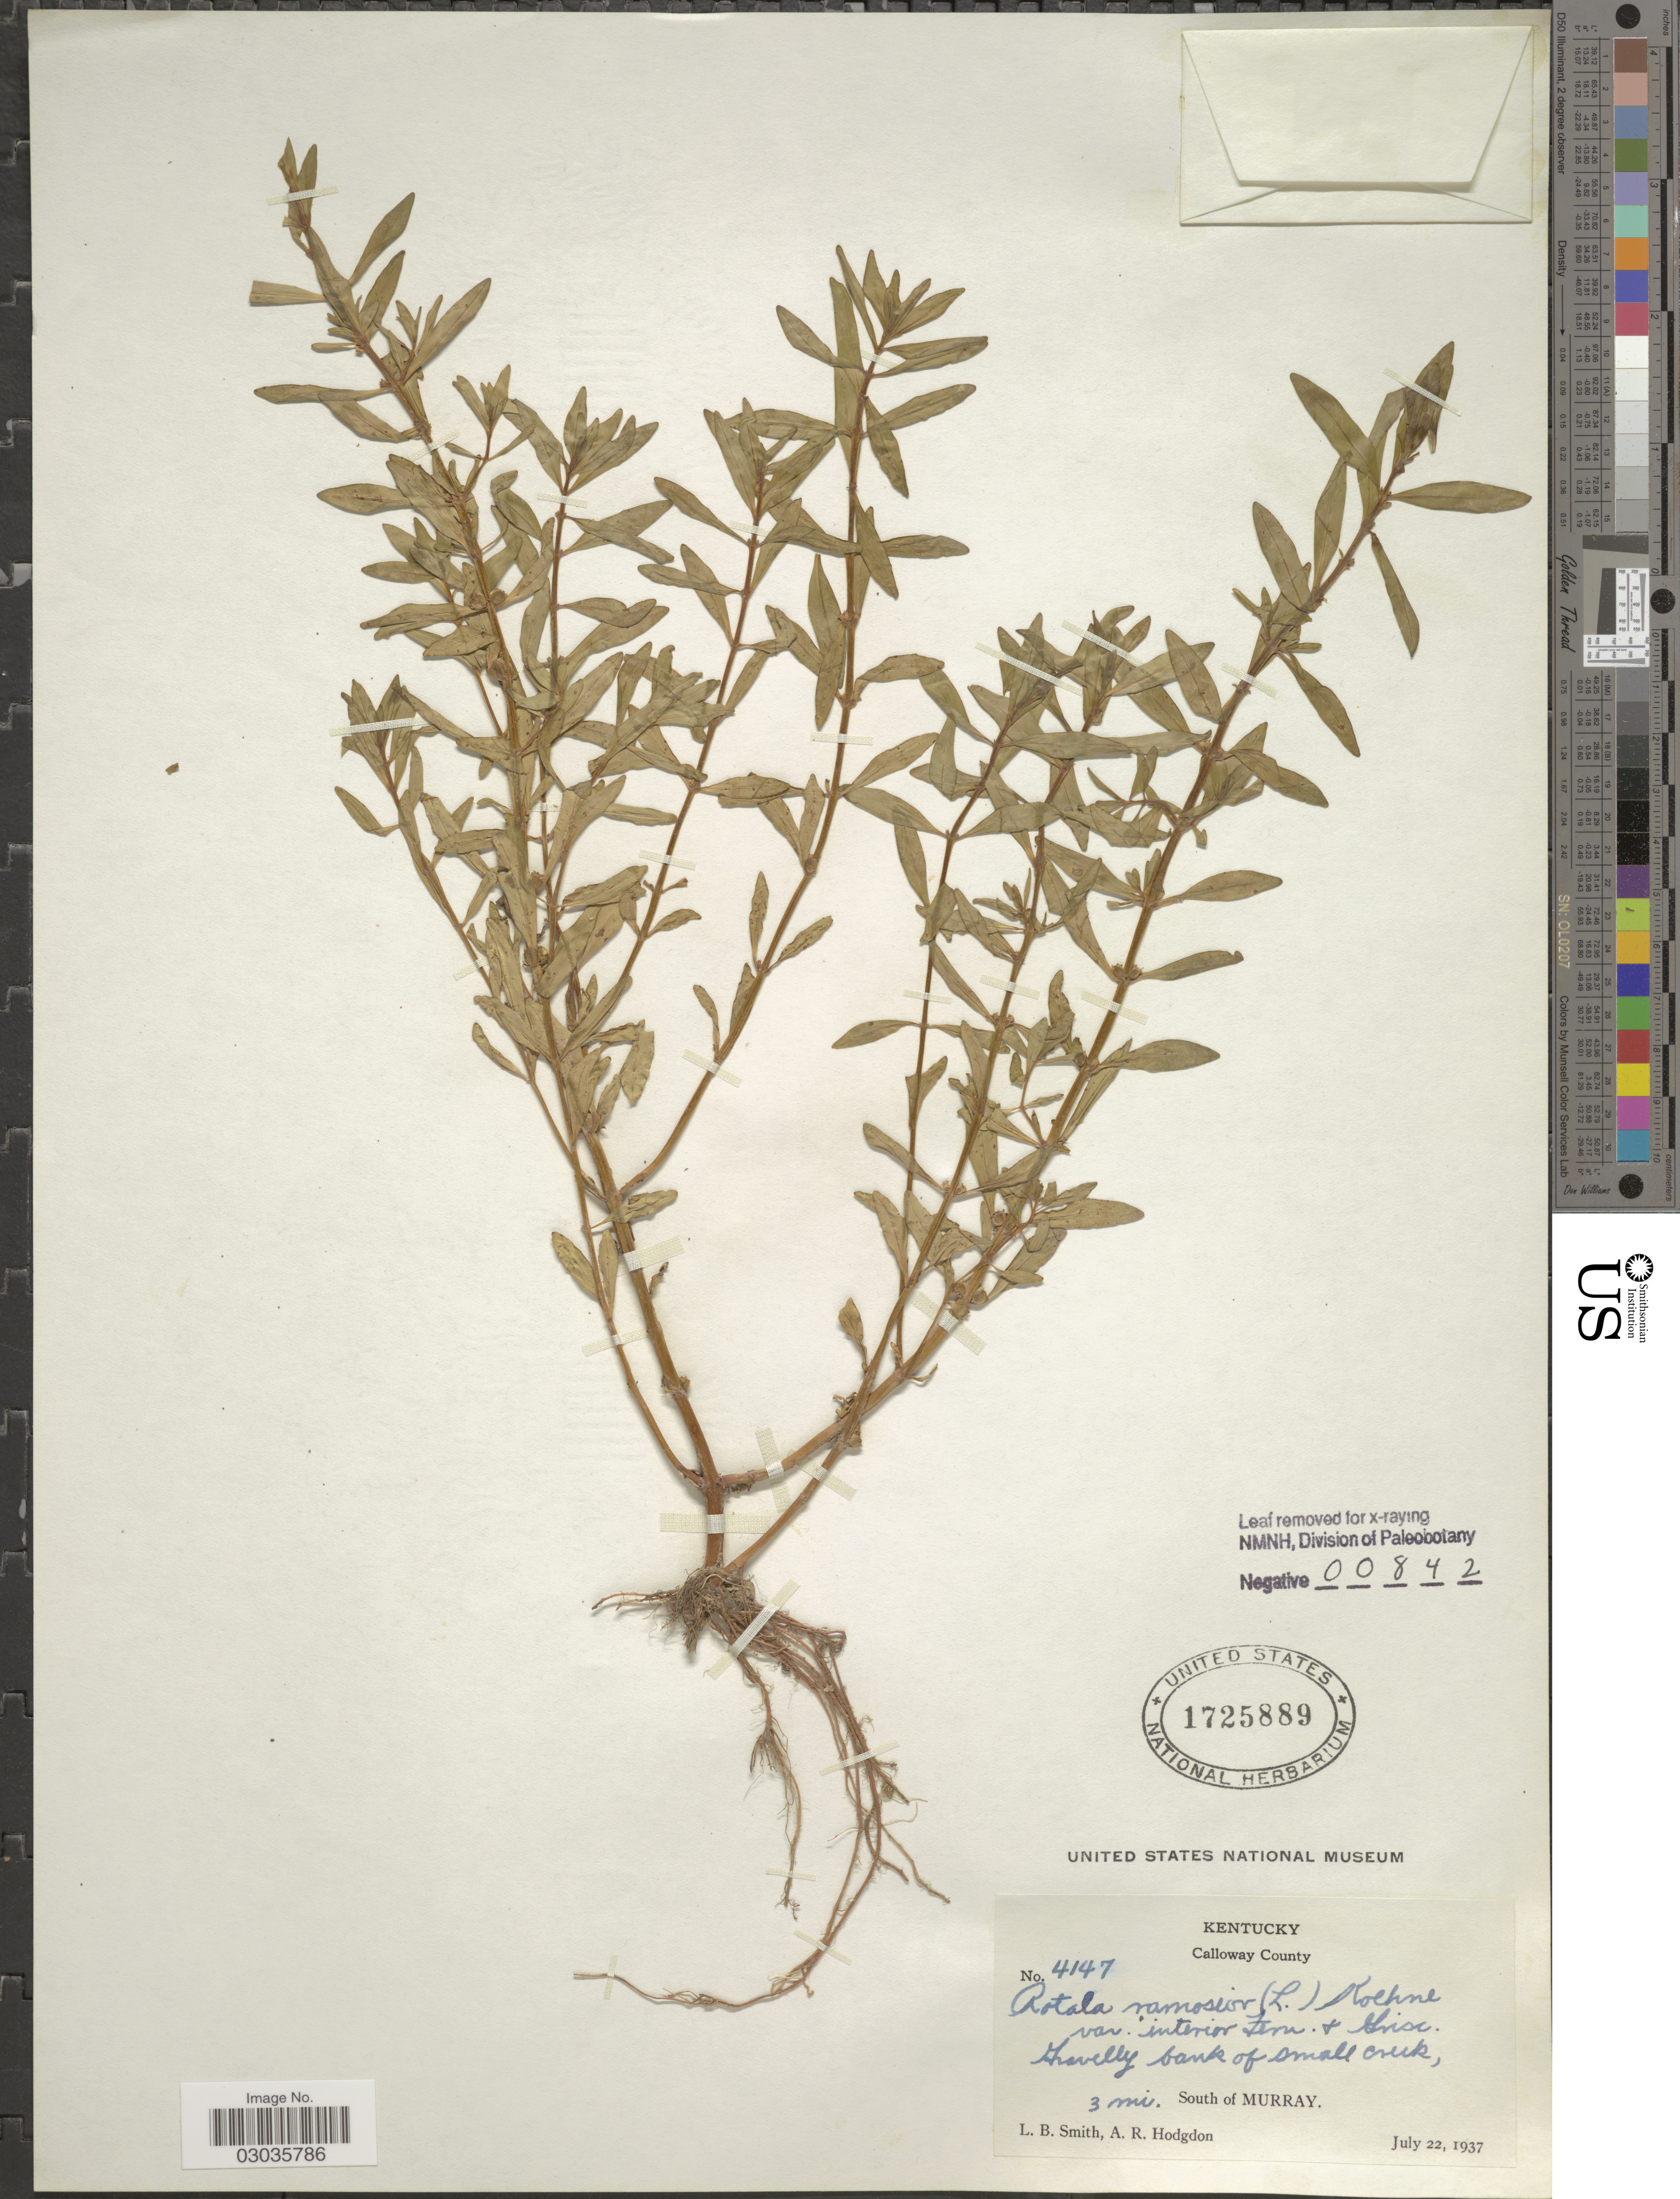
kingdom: Plantae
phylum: Tracheophyta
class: Magnoliopsida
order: Myrtales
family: Lythraceae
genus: Rotala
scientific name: Rotala ramosior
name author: (L.) Koehne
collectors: L. Smith & A. R. Hodgdon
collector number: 4147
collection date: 1937-07-22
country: United States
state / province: Kentucky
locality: Calloway County. Gravelly bank of small creek, 3 mi. South of Murray.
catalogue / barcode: US 1725889